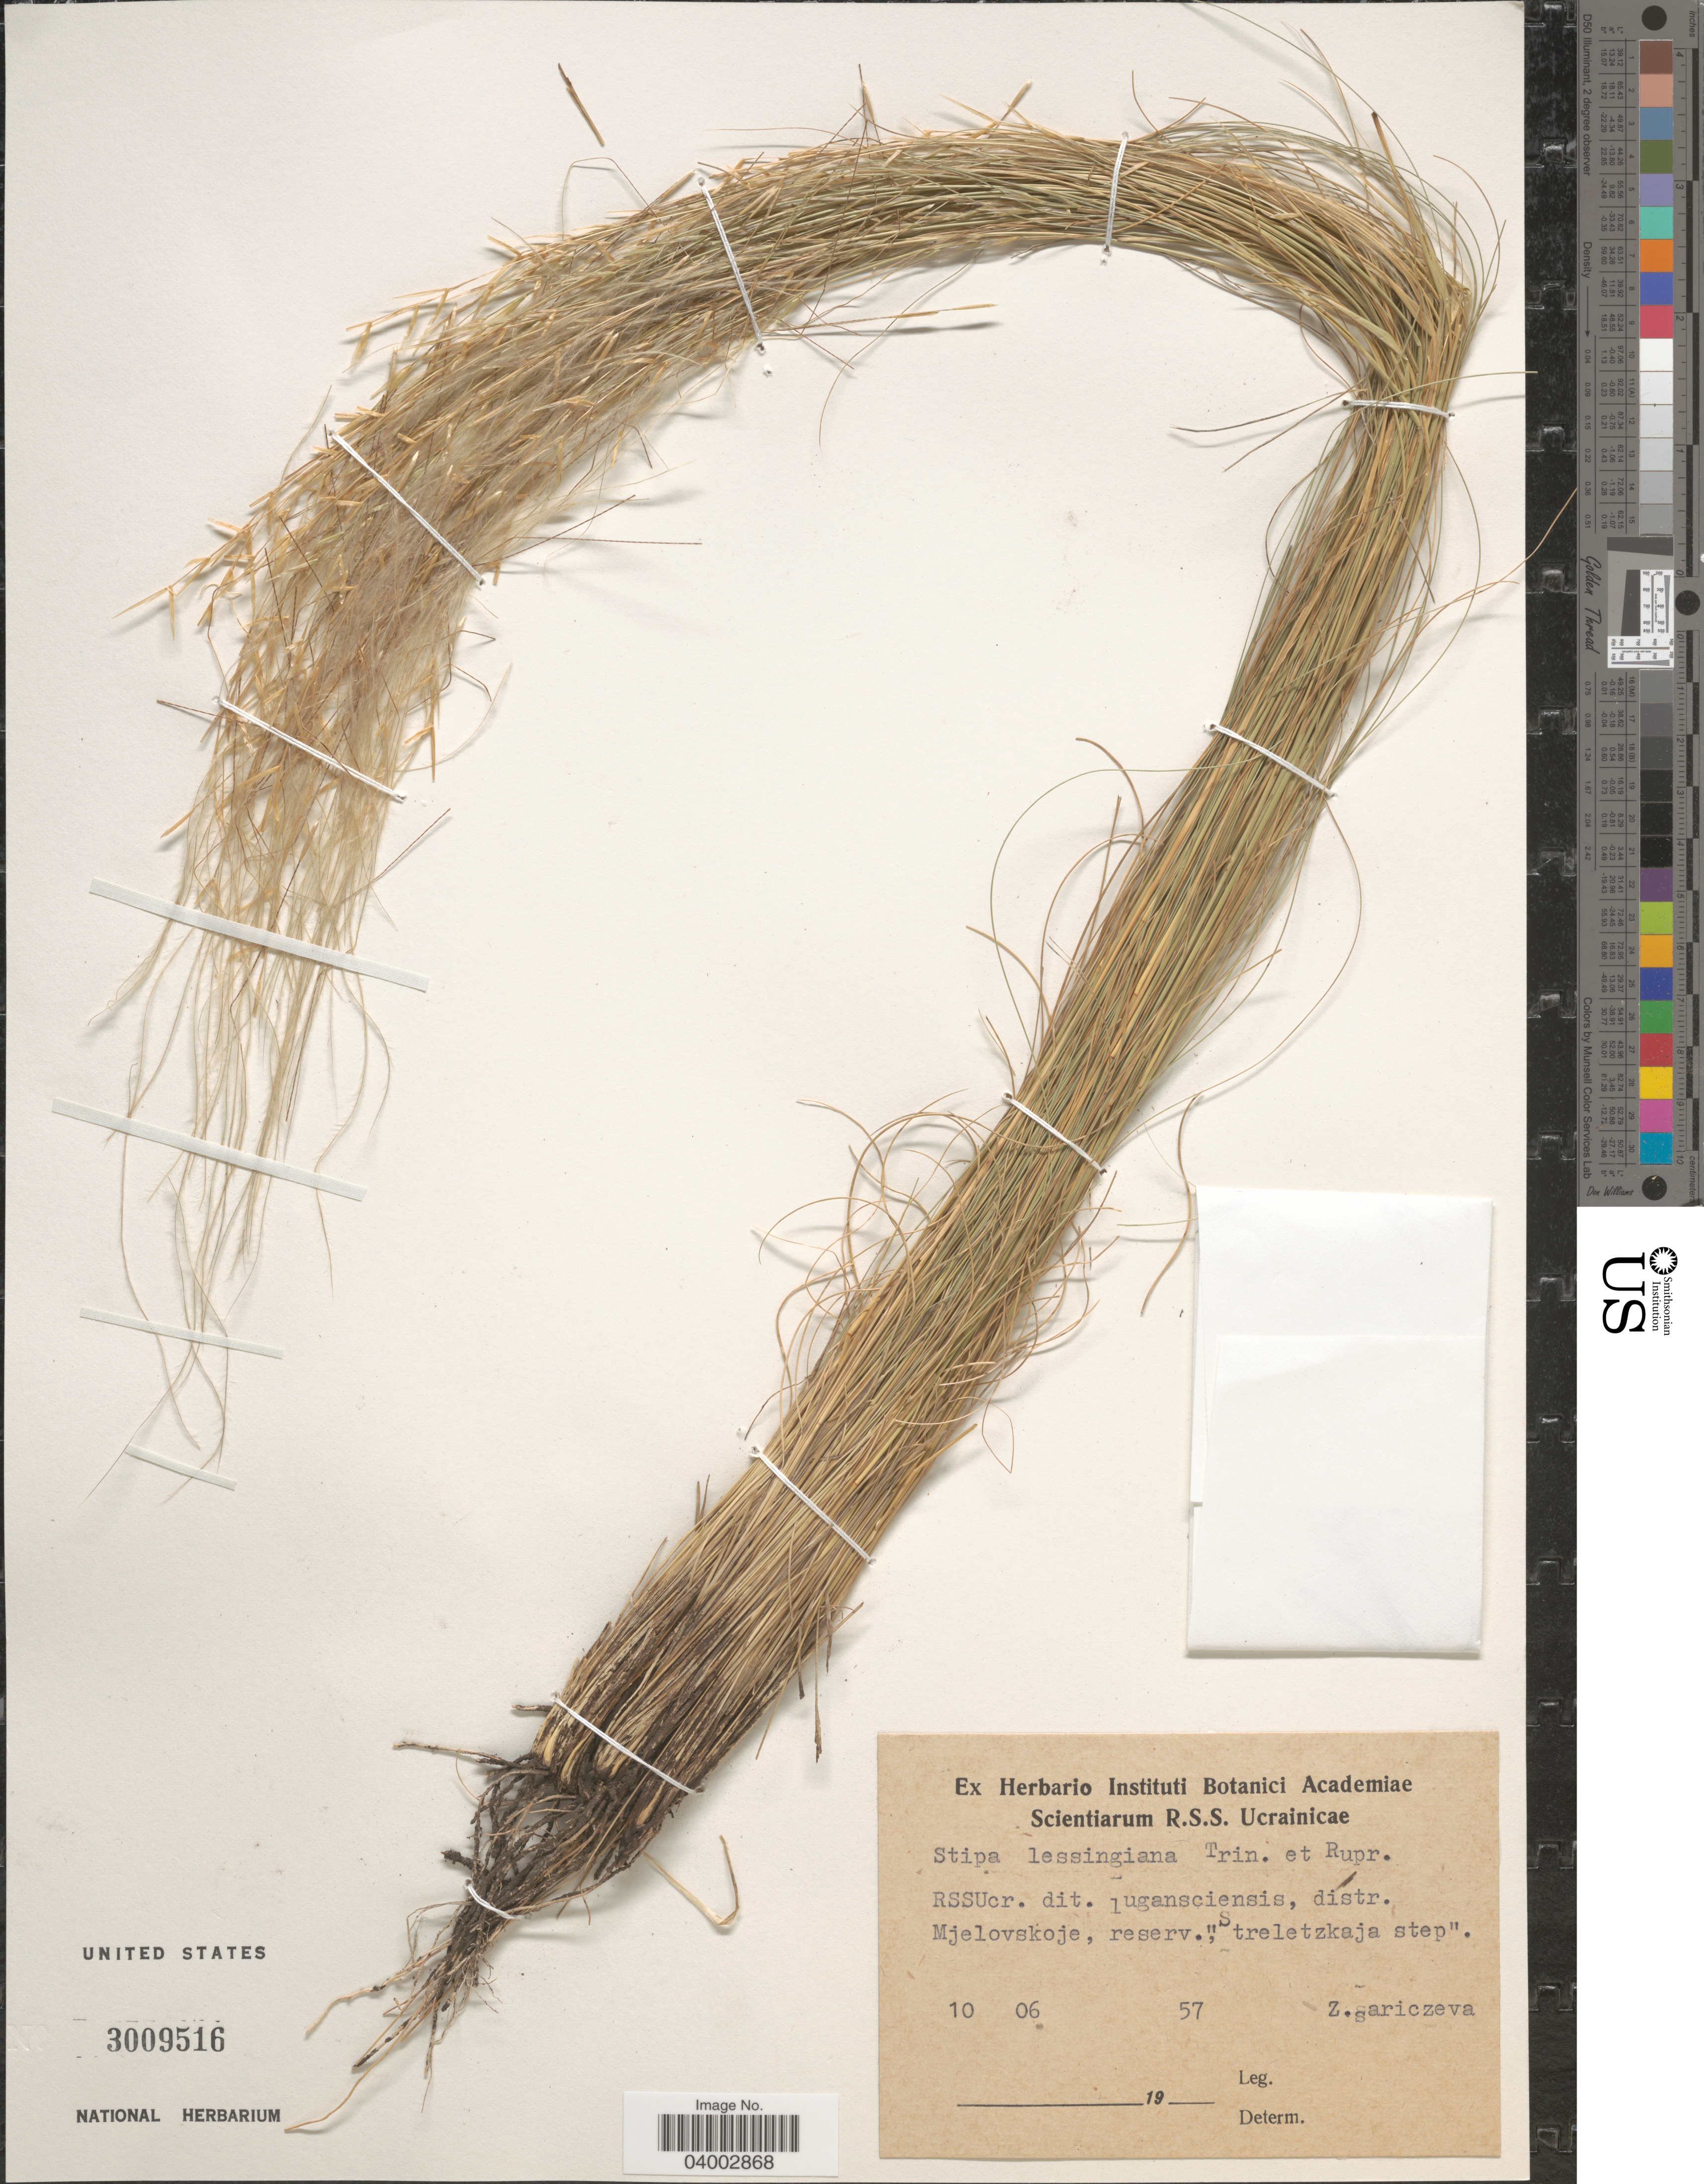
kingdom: Plantae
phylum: Tracheophyta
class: Liliopsida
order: Poales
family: Poaceae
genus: Stipa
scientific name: Stipa lessingiana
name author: Trin. & Rupr.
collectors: Z. Sariczeva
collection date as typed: Transcribed d/m/y: 10/6/57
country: Ukraine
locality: RSSUcr. dit. lugansciensis, distr. Mjelovskoje, reserv.,"Streletzkaja step".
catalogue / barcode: US 3009516